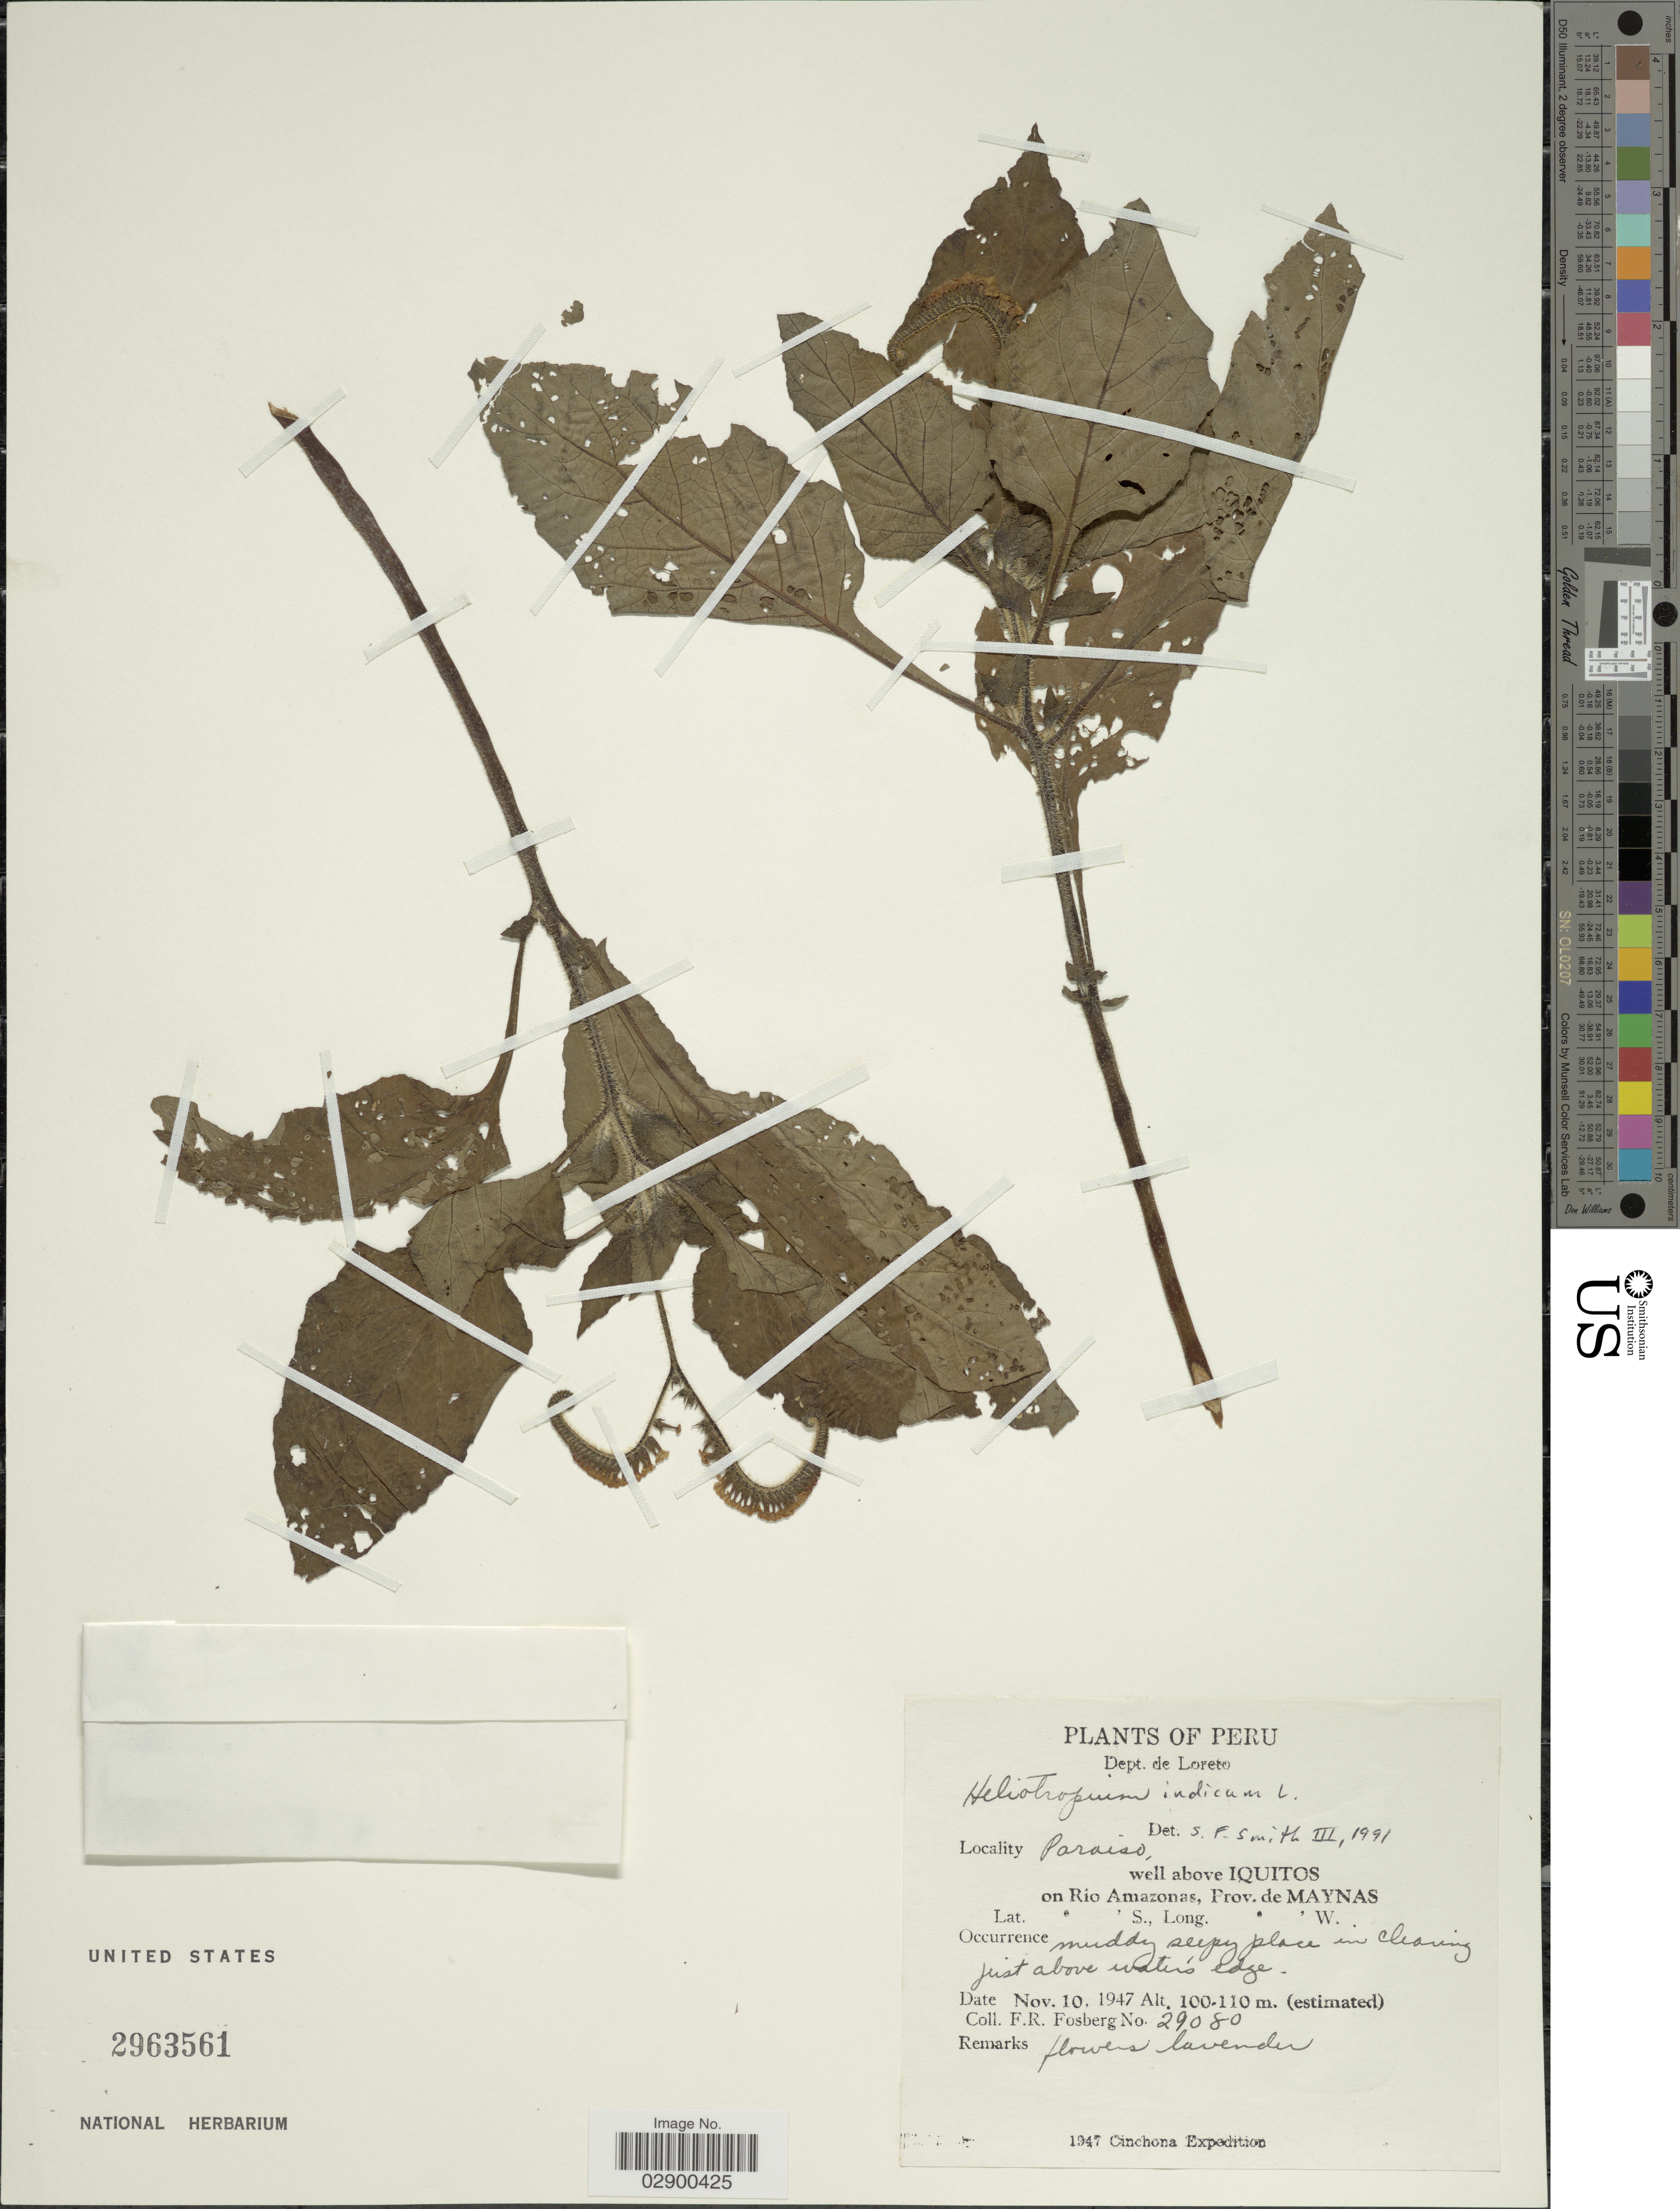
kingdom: Plantae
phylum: Tracheophyta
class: Magnoliopsida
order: Boraginales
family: Heliotropiaceae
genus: Heliotropium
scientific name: Heliotropium indicum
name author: L.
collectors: F. R. Fosberg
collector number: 29080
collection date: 1947-11-10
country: Peru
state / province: Loreto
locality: Dept. de Loreto, Paraiso, well above Iquitos, on Rio Amazonas, Prov. de Maynas.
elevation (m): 100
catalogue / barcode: US 2963561